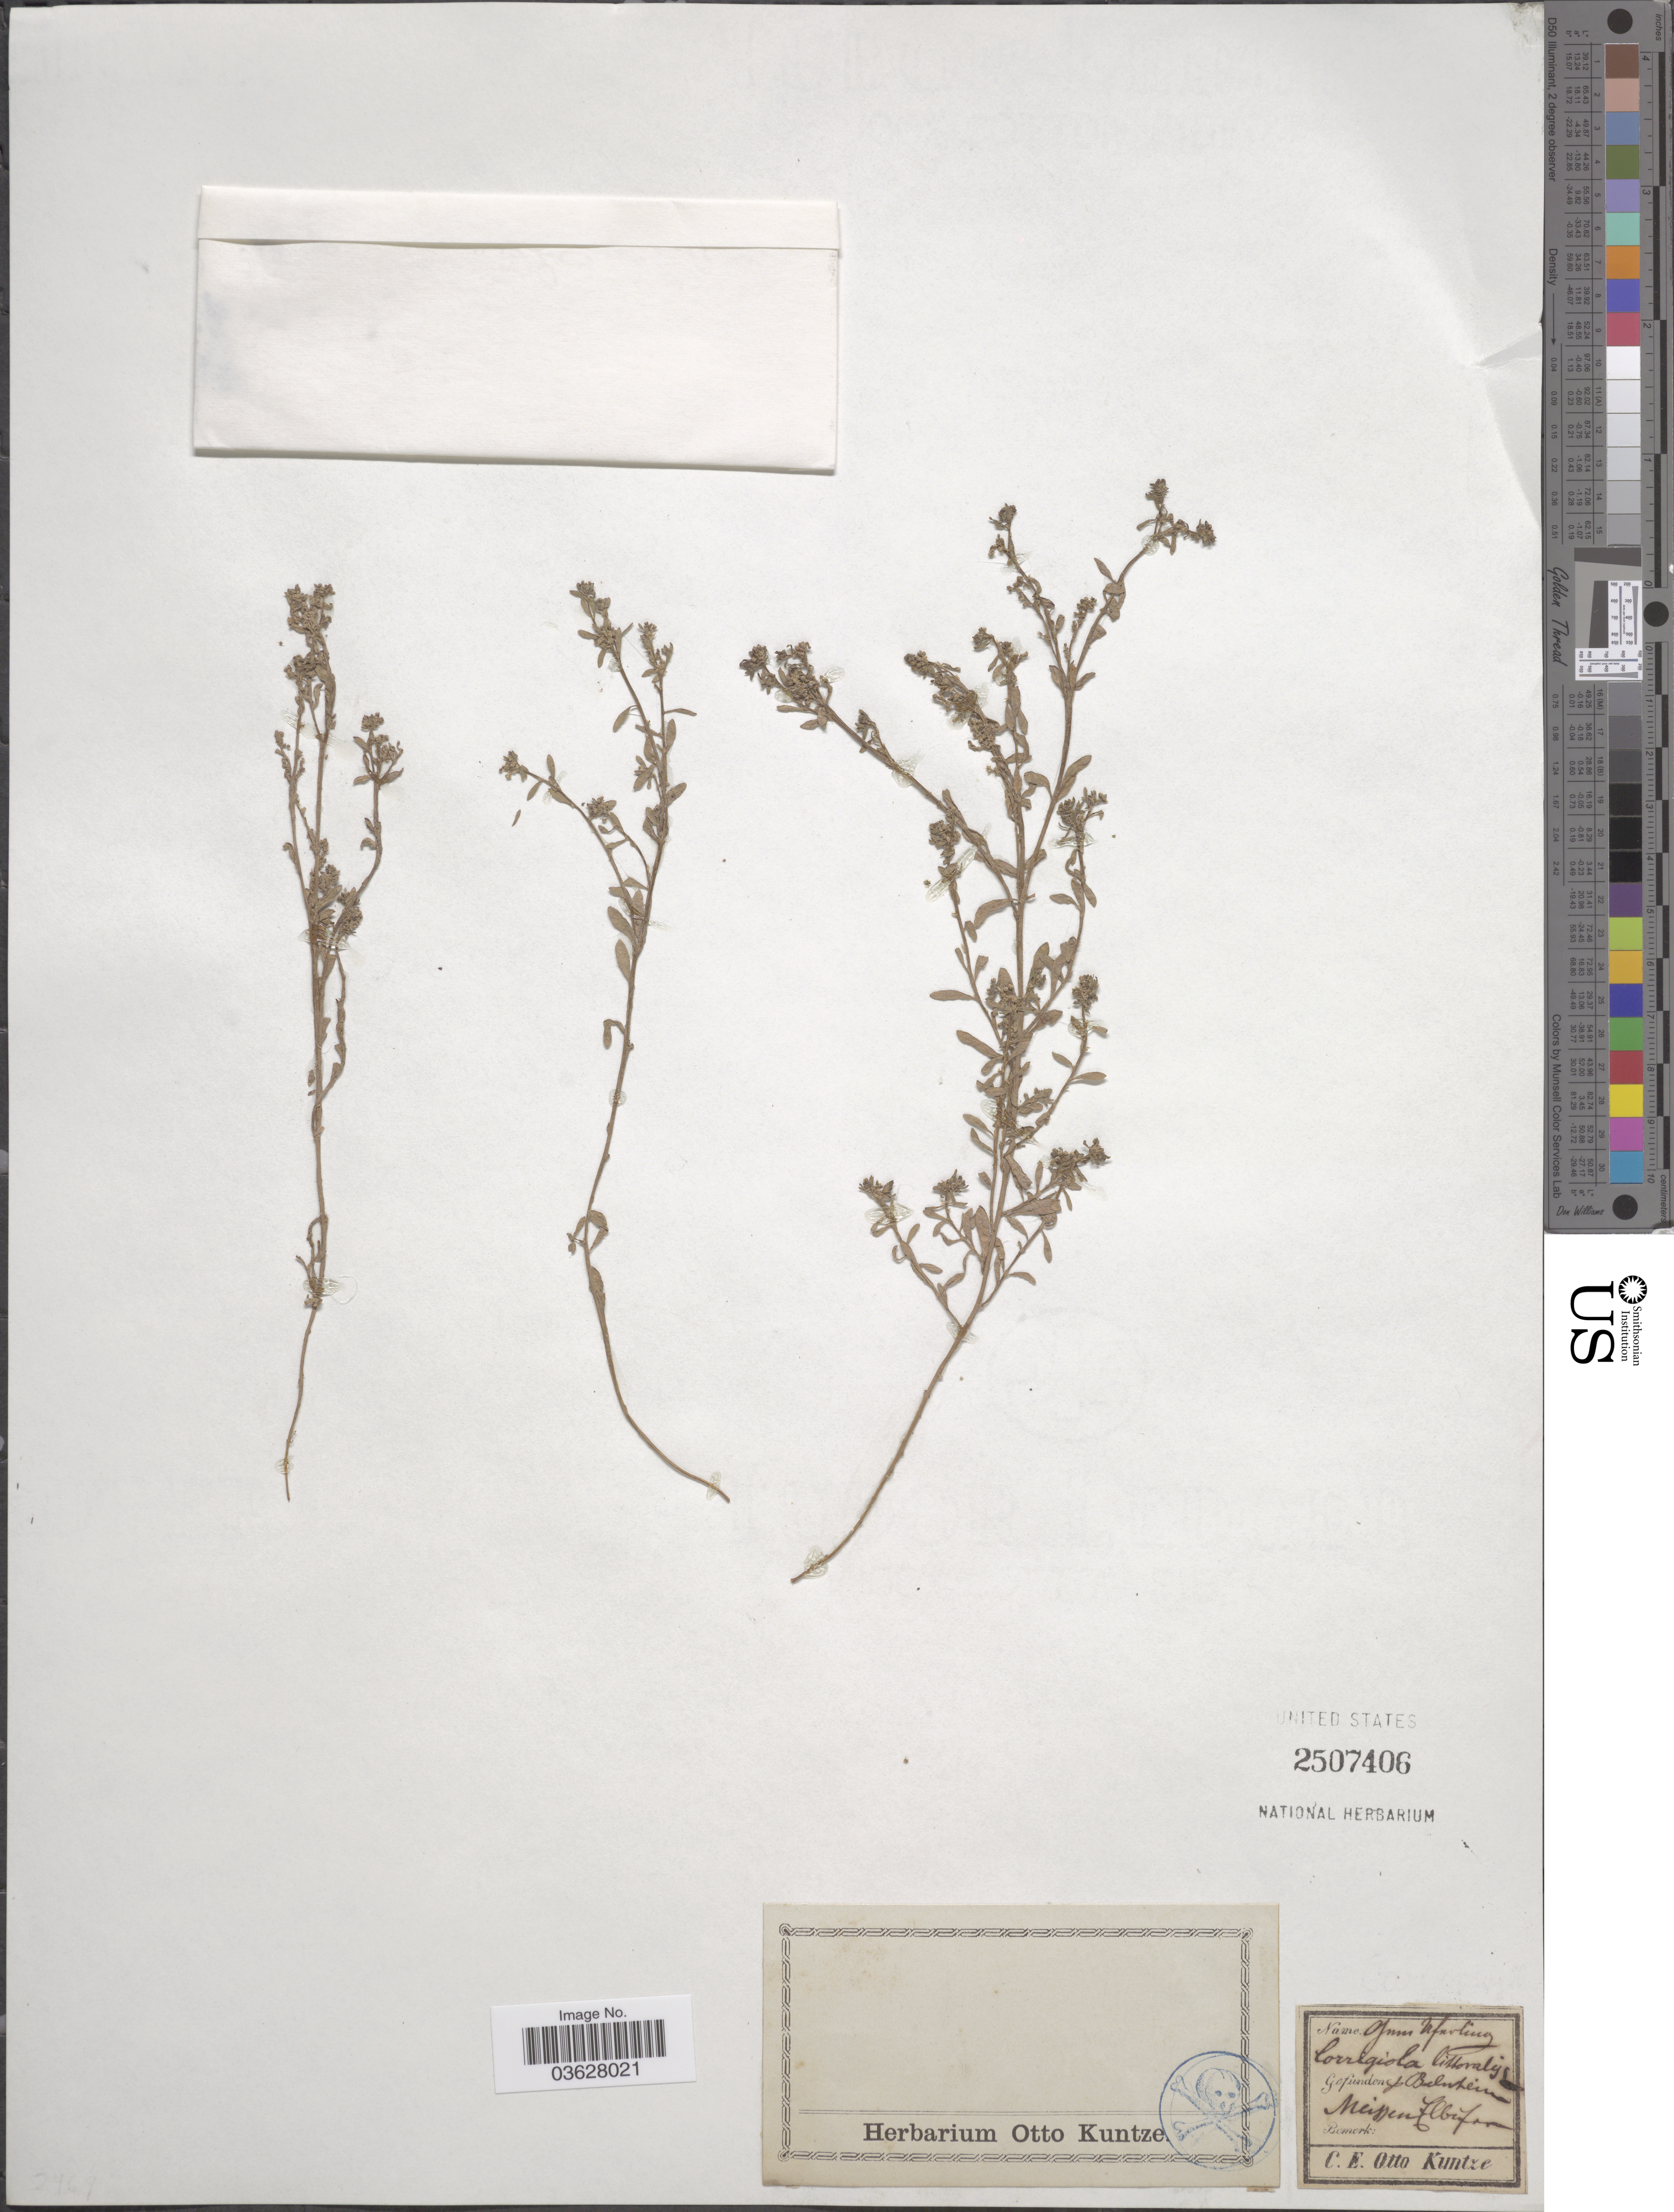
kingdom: Plantae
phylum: Tracheophyta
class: Magnoliopsida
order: Caryophyllales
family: Caryophyllaceae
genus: Corrigiola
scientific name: Corrigiola litoralis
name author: L.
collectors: C.E.O. Kuntze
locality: [illegible text] Baluheim Meissen Ilbufan.[interpreted]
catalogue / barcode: US 2507406